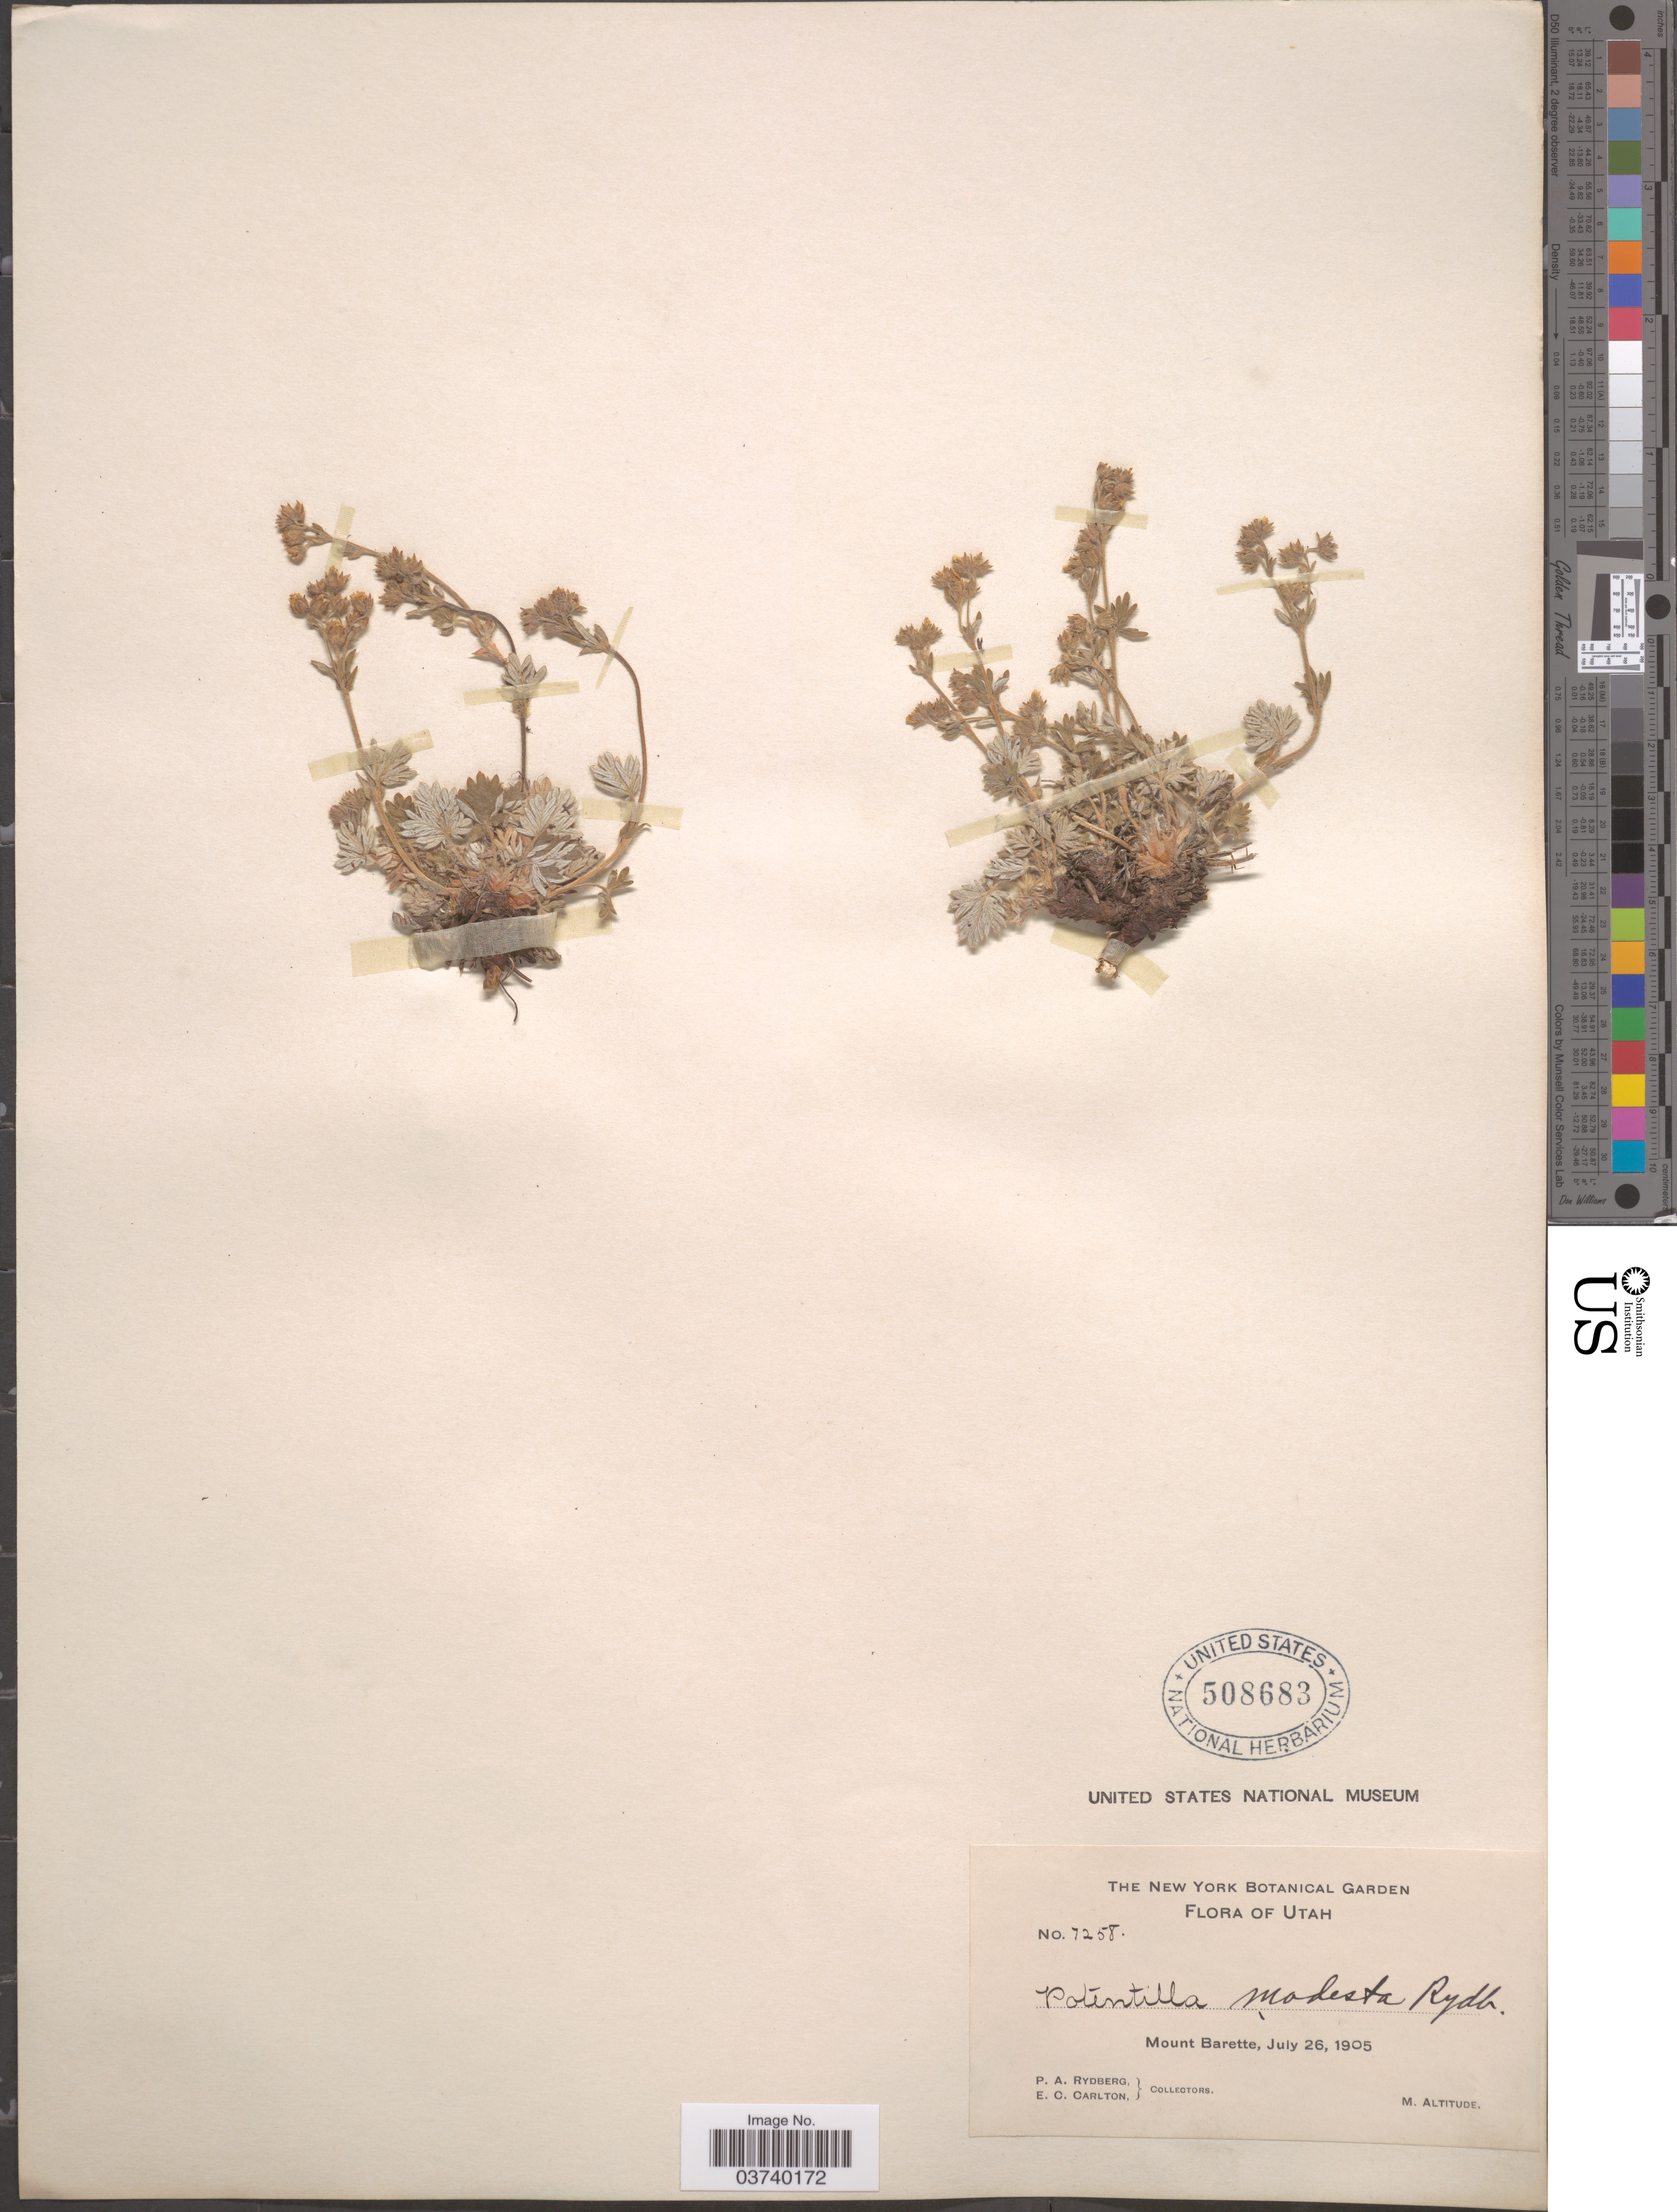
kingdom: Plantae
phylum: Tracheophyta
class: Magnoliopsida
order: Rosales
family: Rosaceae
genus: Potentilla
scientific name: Potentilla nivea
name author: L.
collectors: P. A. Rydberg & E. Carlton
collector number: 7258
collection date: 1905-07-26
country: United States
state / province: Utah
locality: Mount Barette.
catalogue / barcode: US 508683